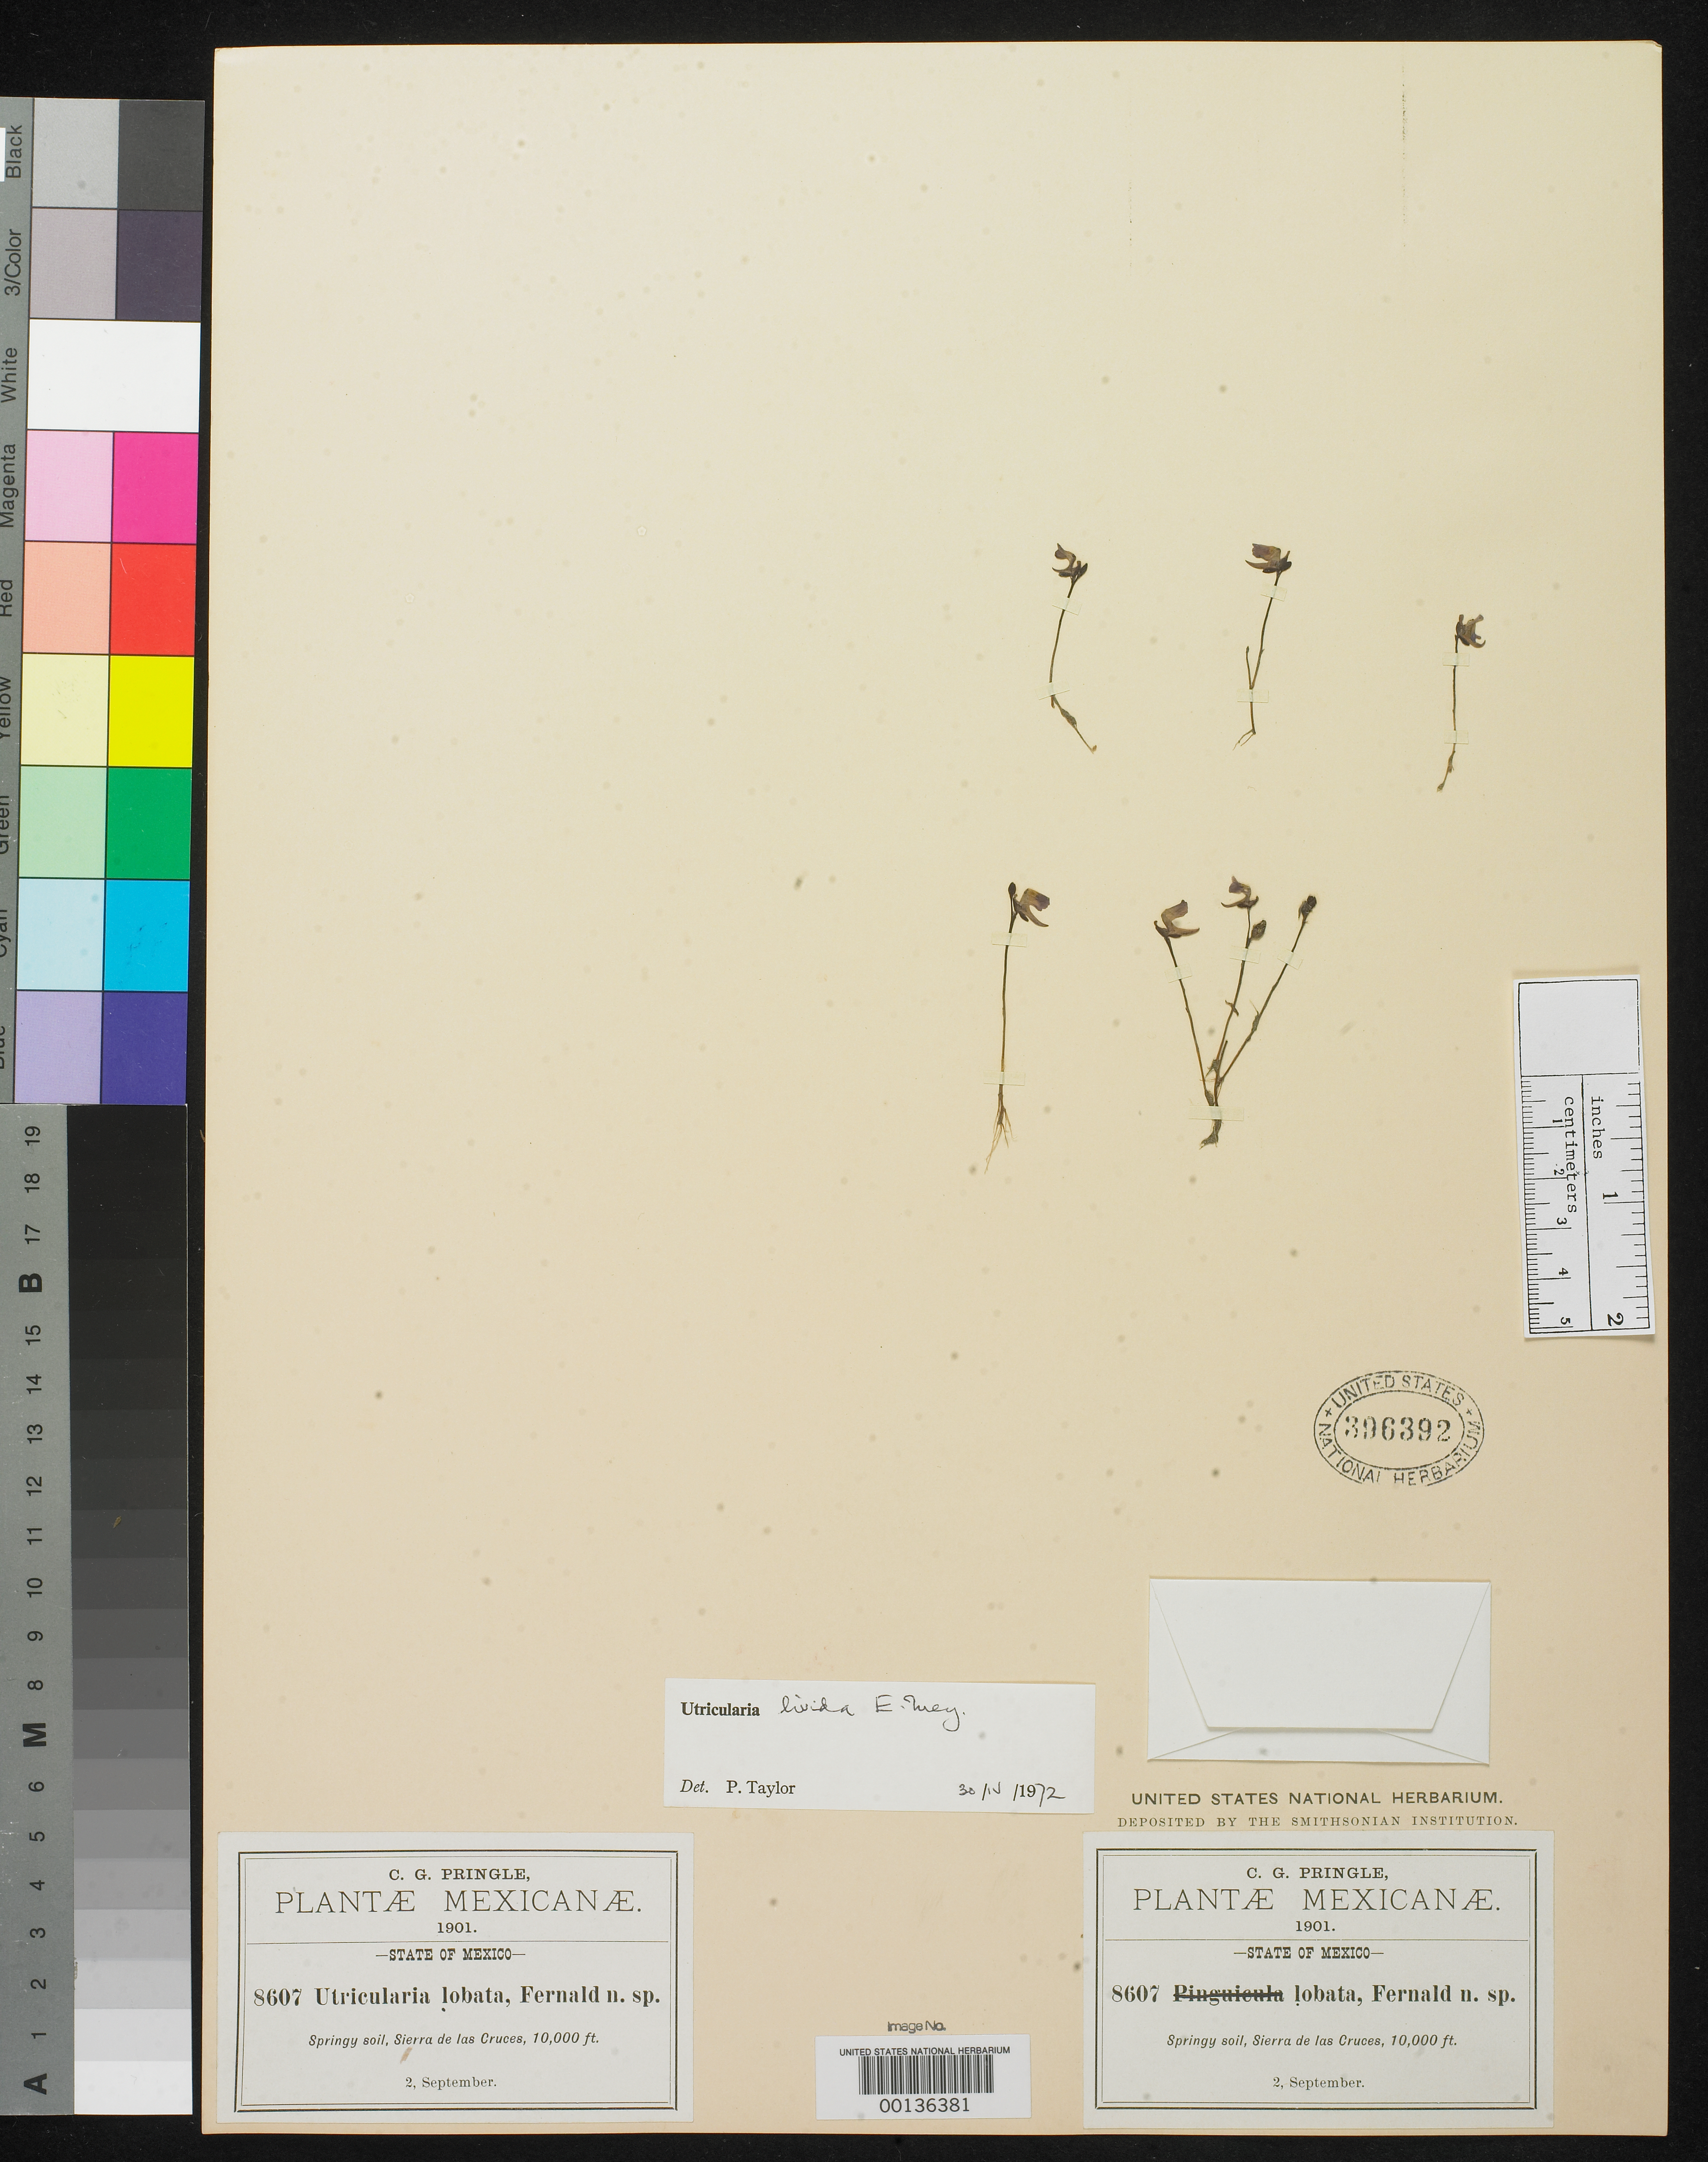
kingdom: Plantae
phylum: Tracheophyta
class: Magnoliopsida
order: Lamiales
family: Lentibulariaceae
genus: Utricularia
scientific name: Utricularia lobata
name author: Fernald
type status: Isotype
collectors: C. G. Pringle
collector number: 8607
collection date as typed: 02 Sep 1901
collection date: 1901-09-02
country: Mexico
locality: Sierra de las Cruces.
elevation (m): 3080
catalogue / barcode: US 396392